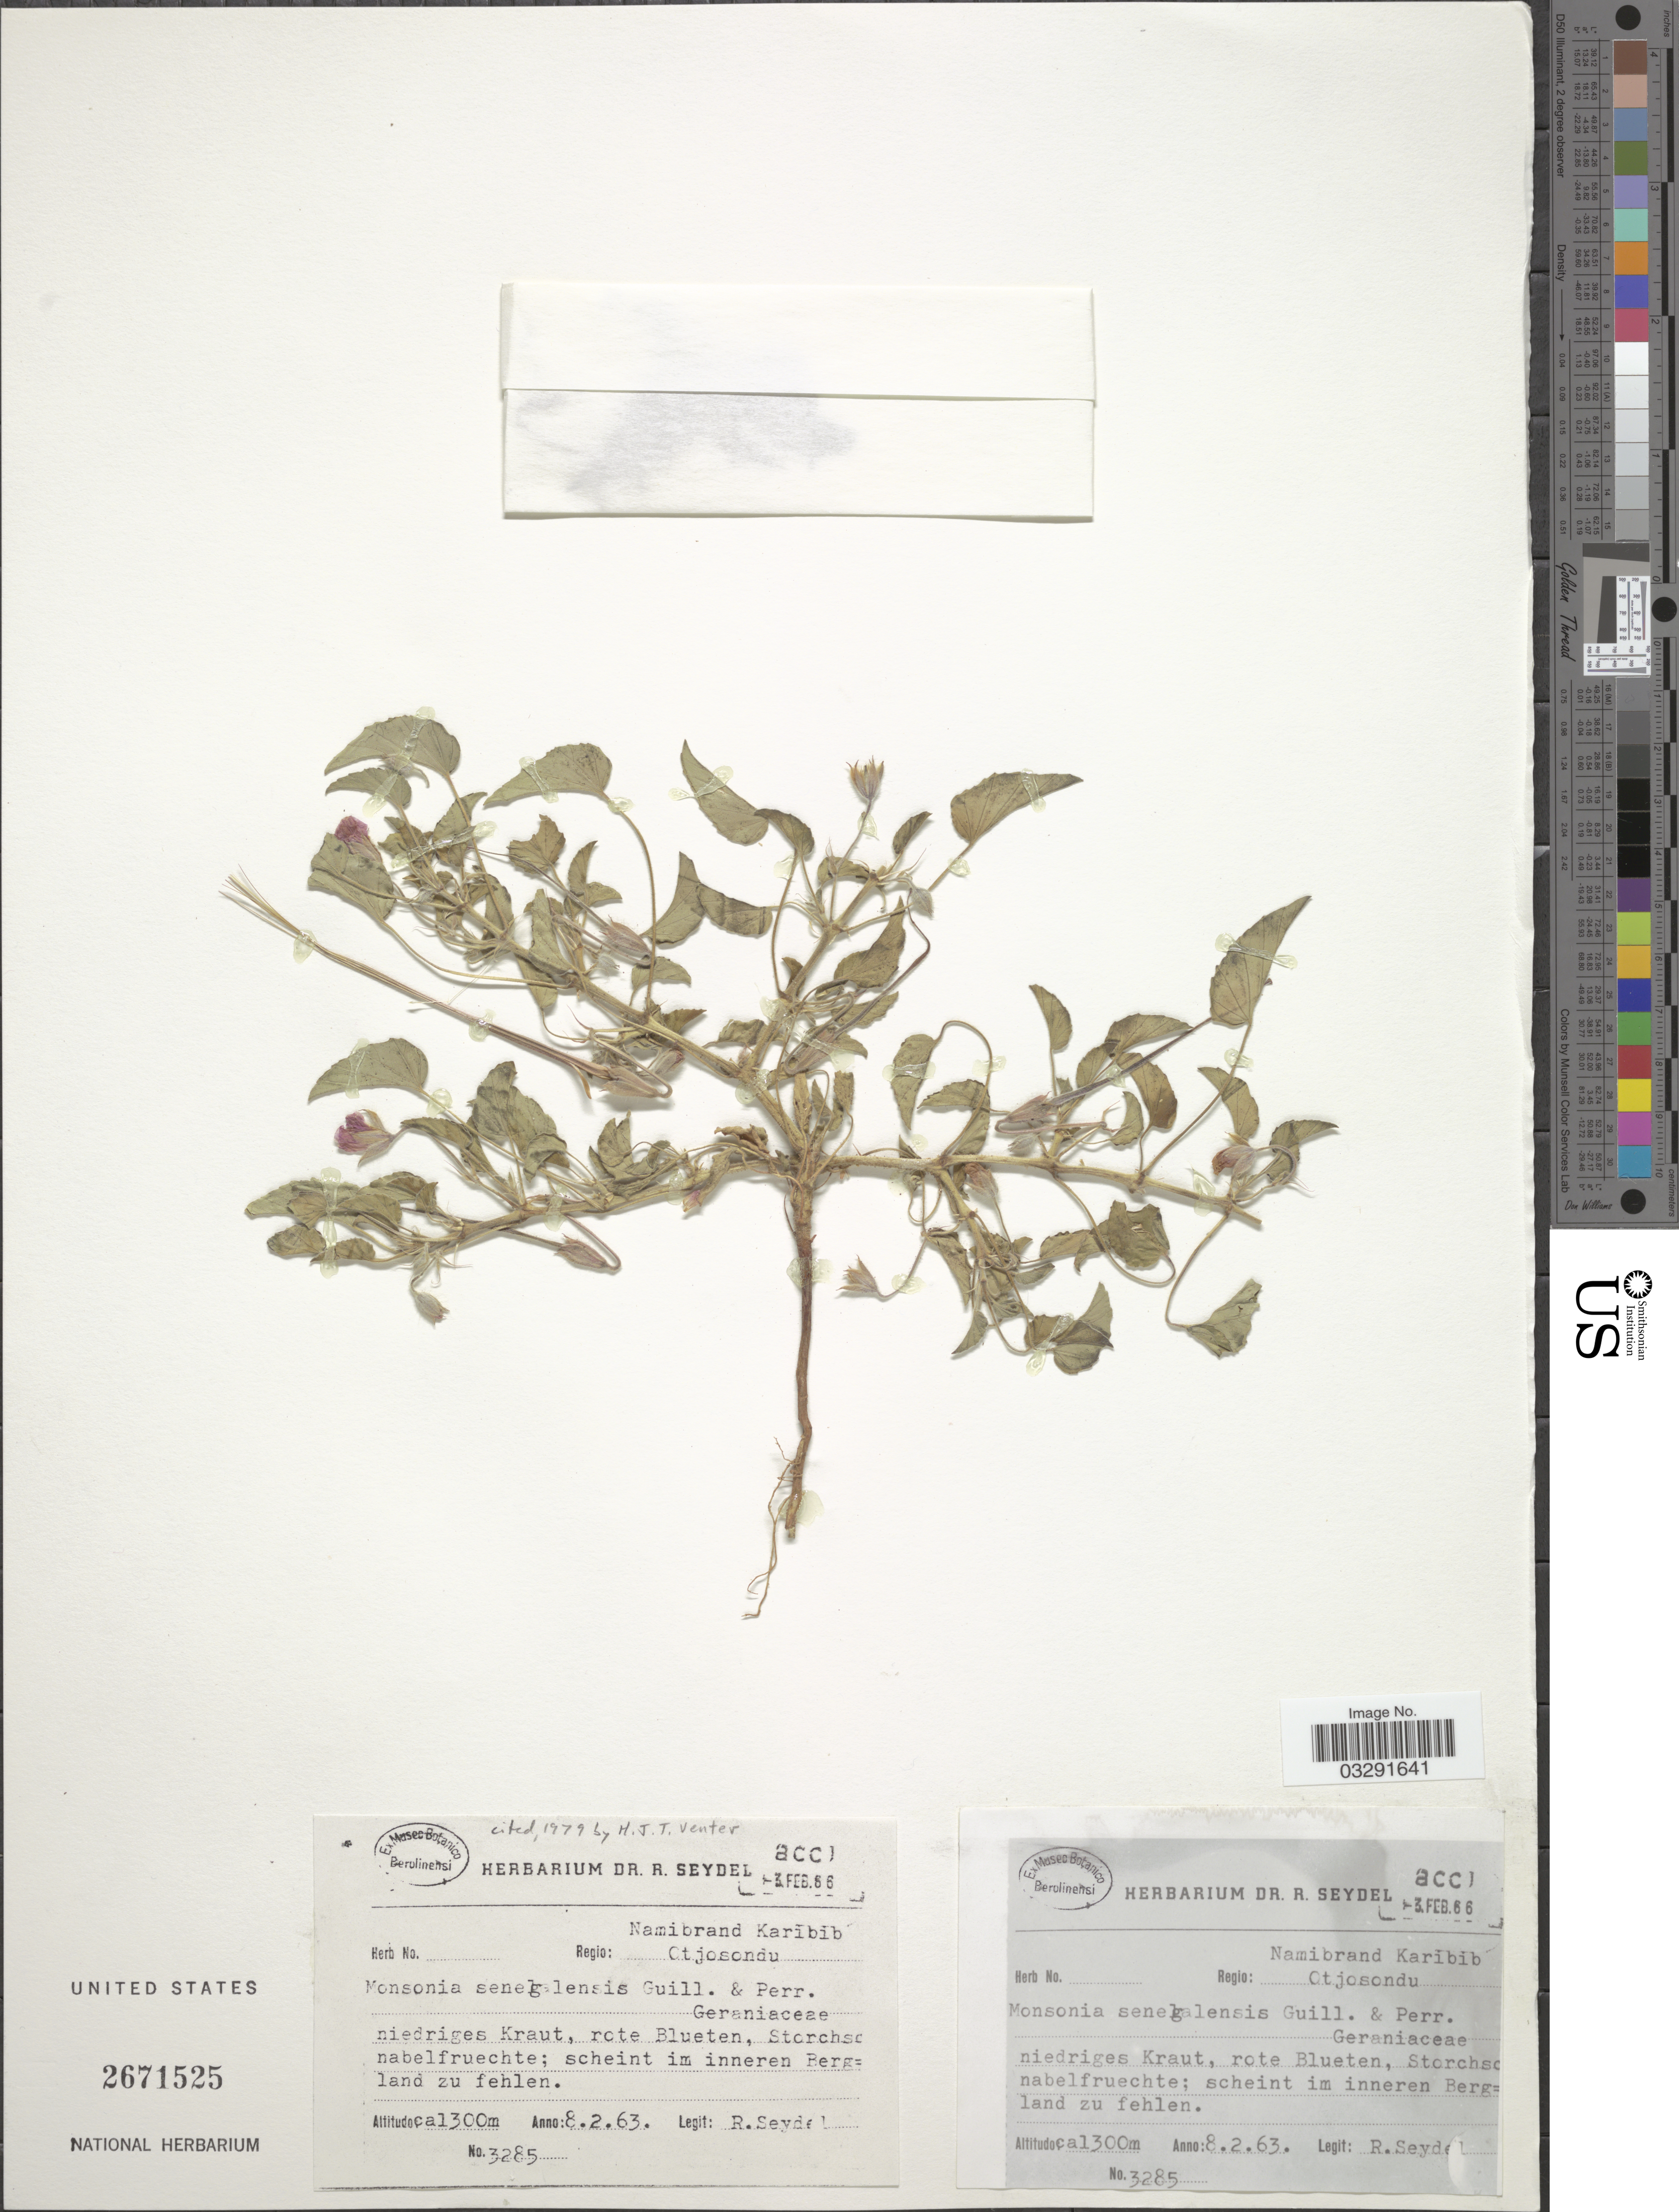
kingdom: Plantae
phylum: Tracheophyta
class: Magnoliopsida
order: Geraniales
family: Geraniaceae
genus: Monsonia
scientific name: Monsonia senegalensis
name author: Guill. & Perr.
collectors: R. Seydel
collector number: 3285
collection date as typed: Transcribed d/m/y: 8/2/63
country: Namibia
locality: Regio: Namibrand Karibib Otjosondy. Niedriges Kraut, rote Bleuten, Storchsc nabelfreuchte.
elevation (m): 1300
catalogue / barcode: US 2671525